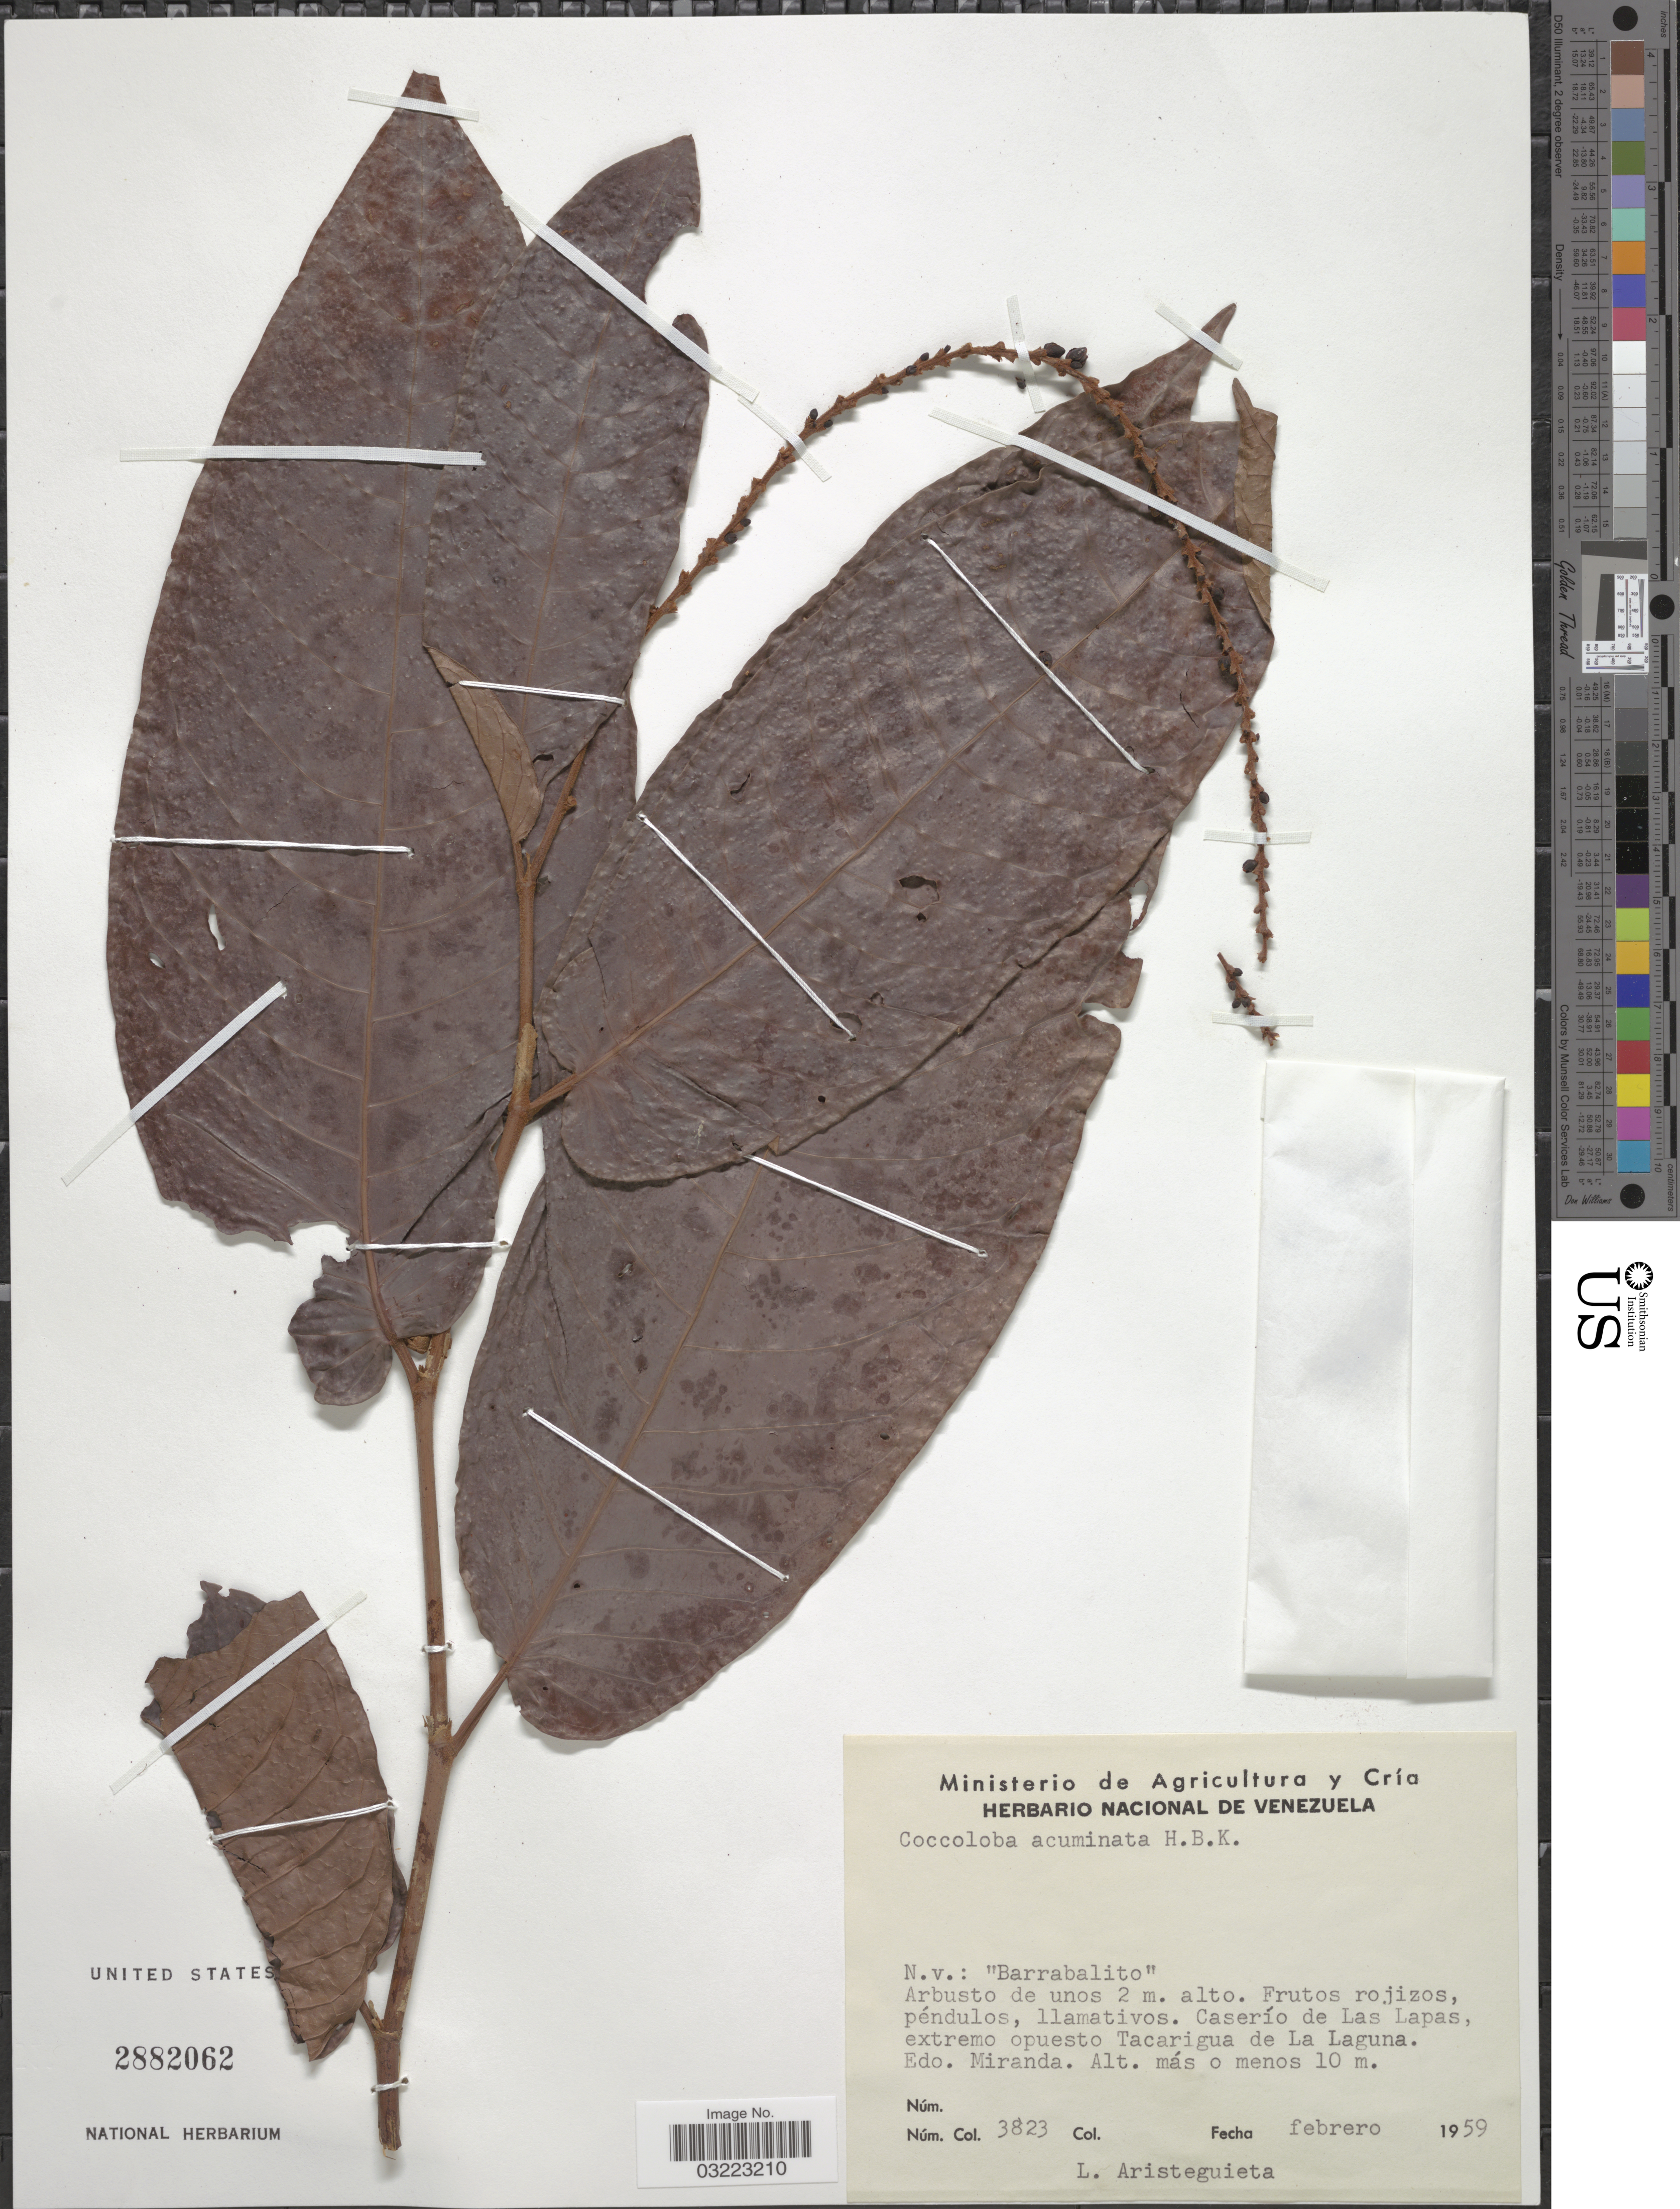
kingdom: Plantae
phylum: Tracheophyta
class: Magnoliopsida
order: Caryophyllales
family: Polygonaceae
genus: Coccoloba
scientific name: Coccoloba acuminata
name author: Kunth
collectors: L. Aristeguieta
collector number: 3823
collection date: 1959-02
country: Venezuela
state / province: Miranda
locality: Caserío de Las Lapas, extremo opuesto Tacarigua de La Laguna.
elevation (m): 10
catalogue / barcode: US 2882062